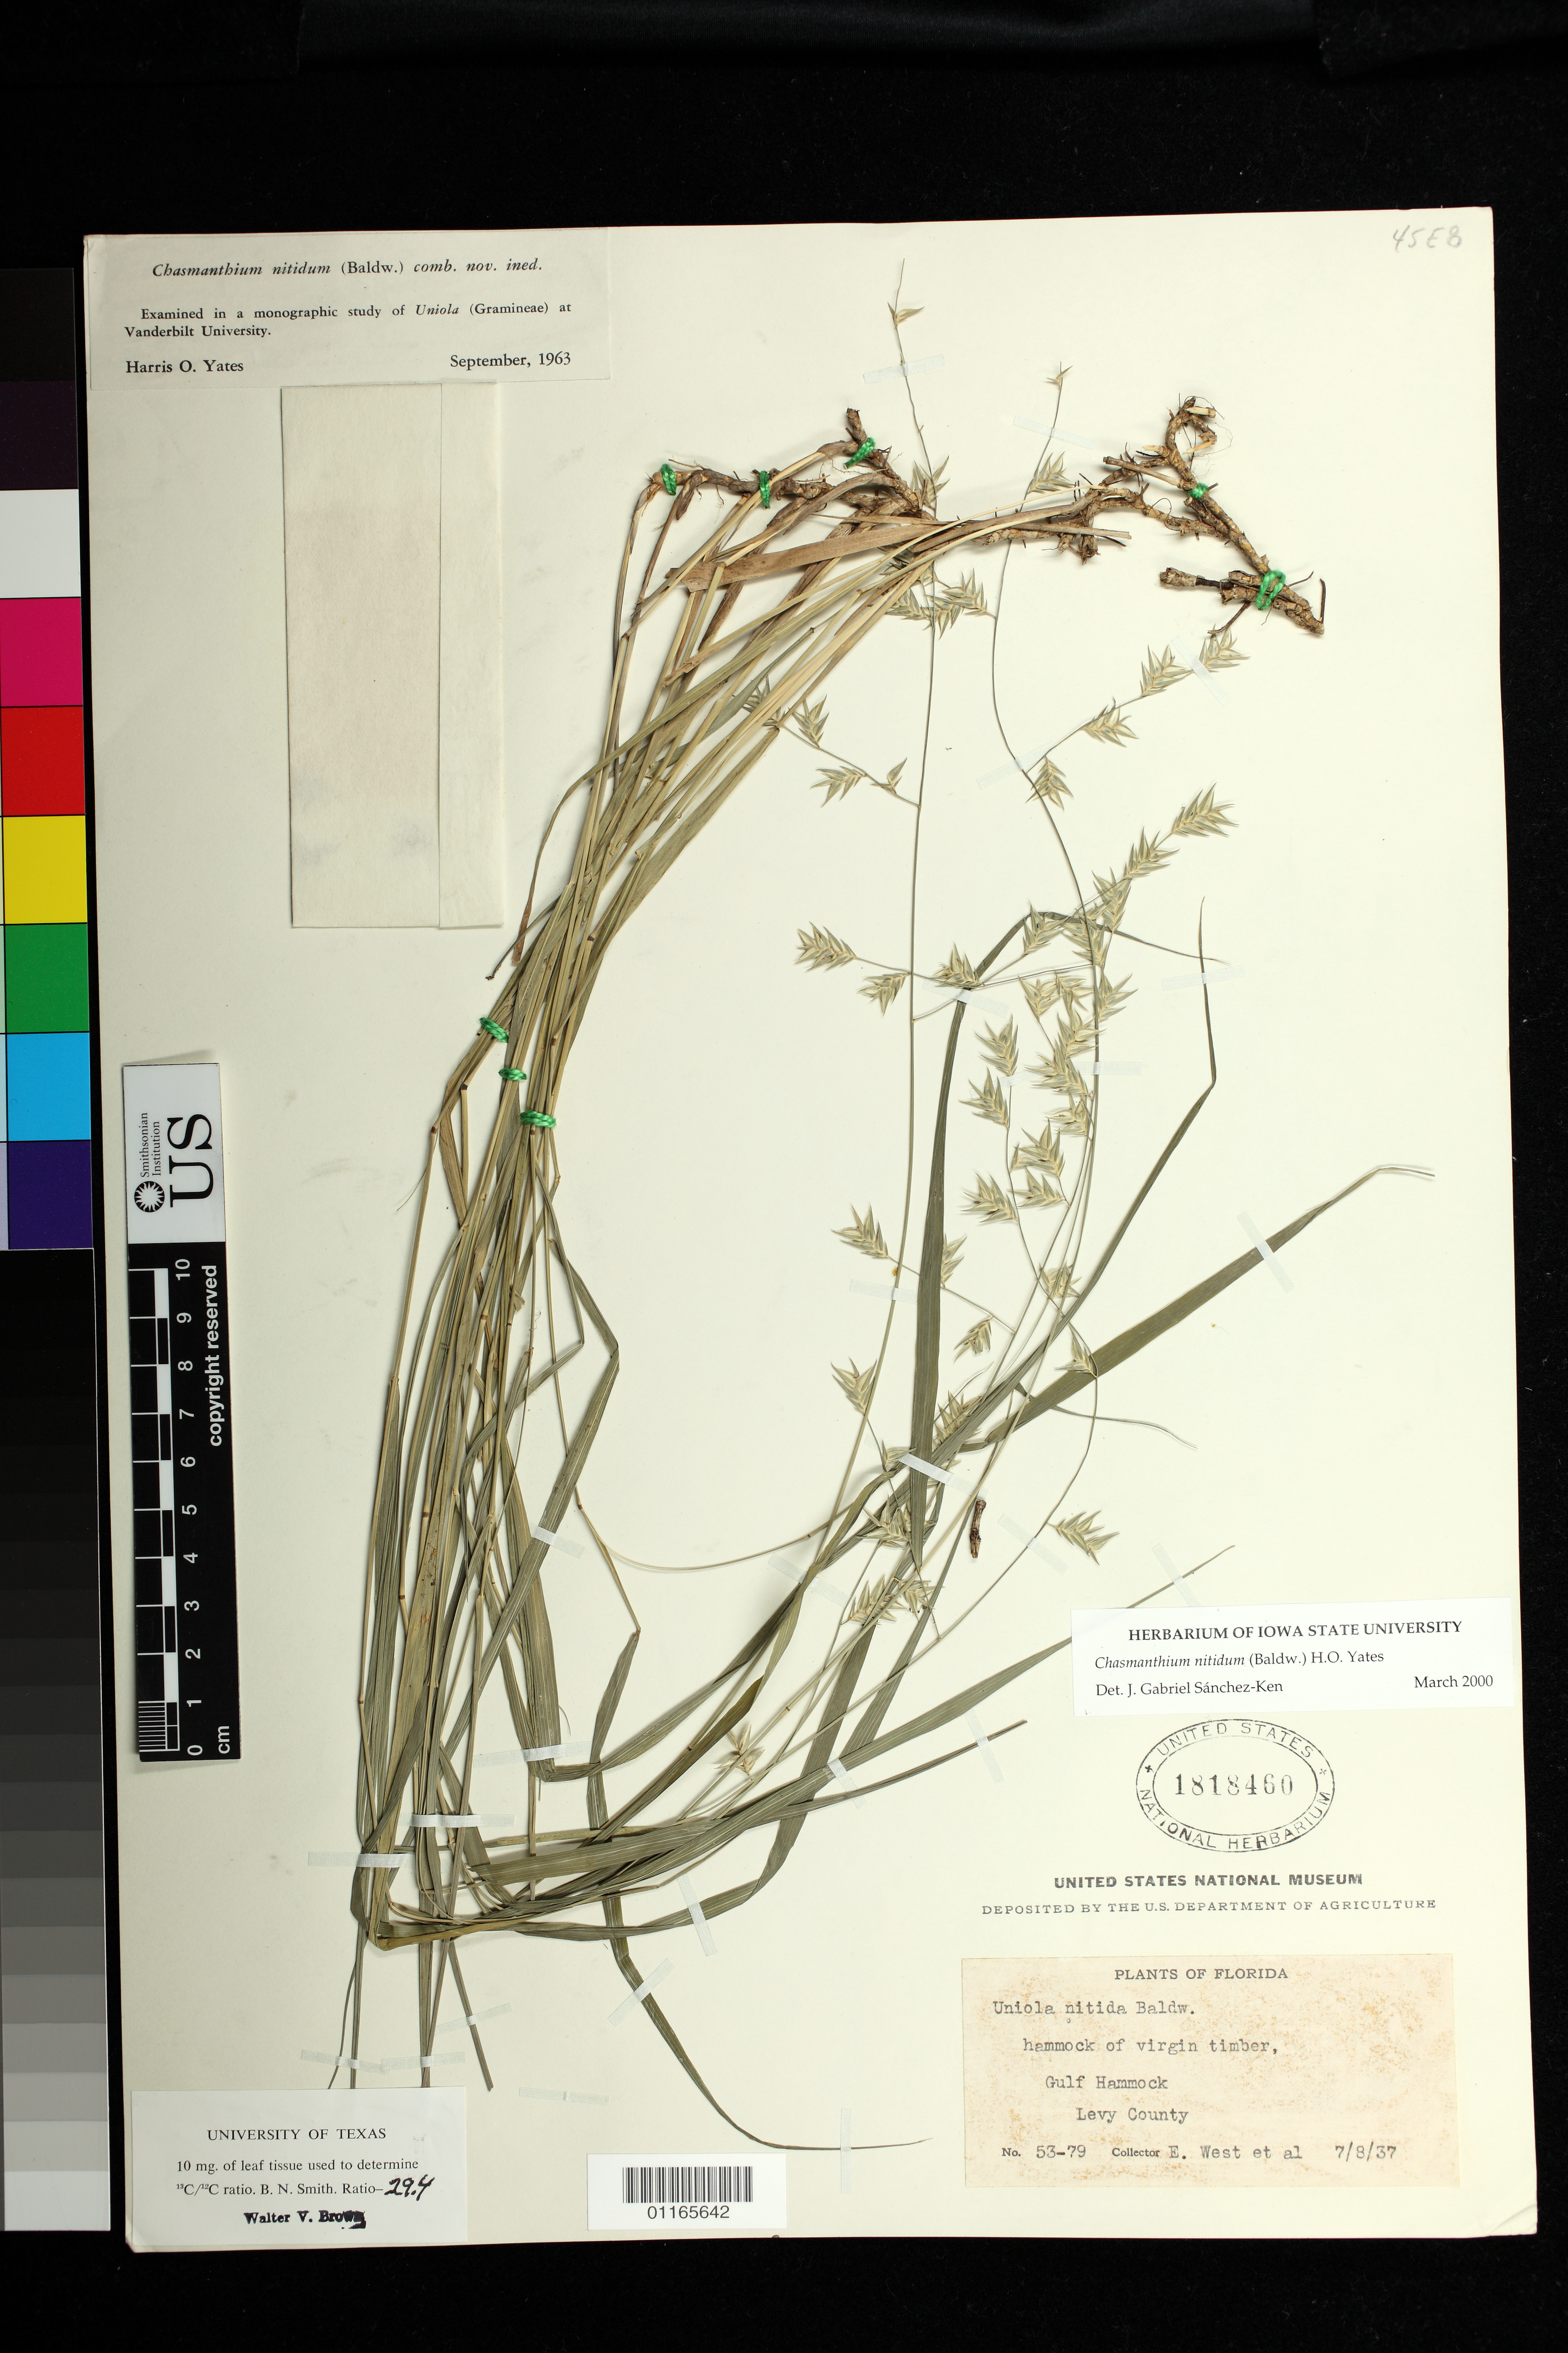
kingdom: Plantae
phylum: Tracheophyta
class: Liliopsida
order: Poales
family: Poaceae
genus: Chasmanthium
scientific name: Chasmanthium nitidum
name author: (Baldwin ex Elliott) H.O. Yates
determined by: Sánchez-Ken, J. G.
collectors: E. West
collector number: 53-79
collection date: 1937-07-08 or 1937-08-07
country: United States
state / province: Florida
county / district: Levy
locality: Gulf Hammock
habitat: hammock of virgin timber.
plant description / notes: Chasmanthium nitidum (Baldw.) comb. nov. ined. Examined in a monographic study of Uniola (Gramineae) at Vanderbilt University. Harris O. Yates, September 1963; University of Texas 10 mg. of leaf tissue used to determine 13C/12C ratio. B. N. Smith. Ratio - 29.4 Walter V. Brown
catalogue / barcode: US 1818460